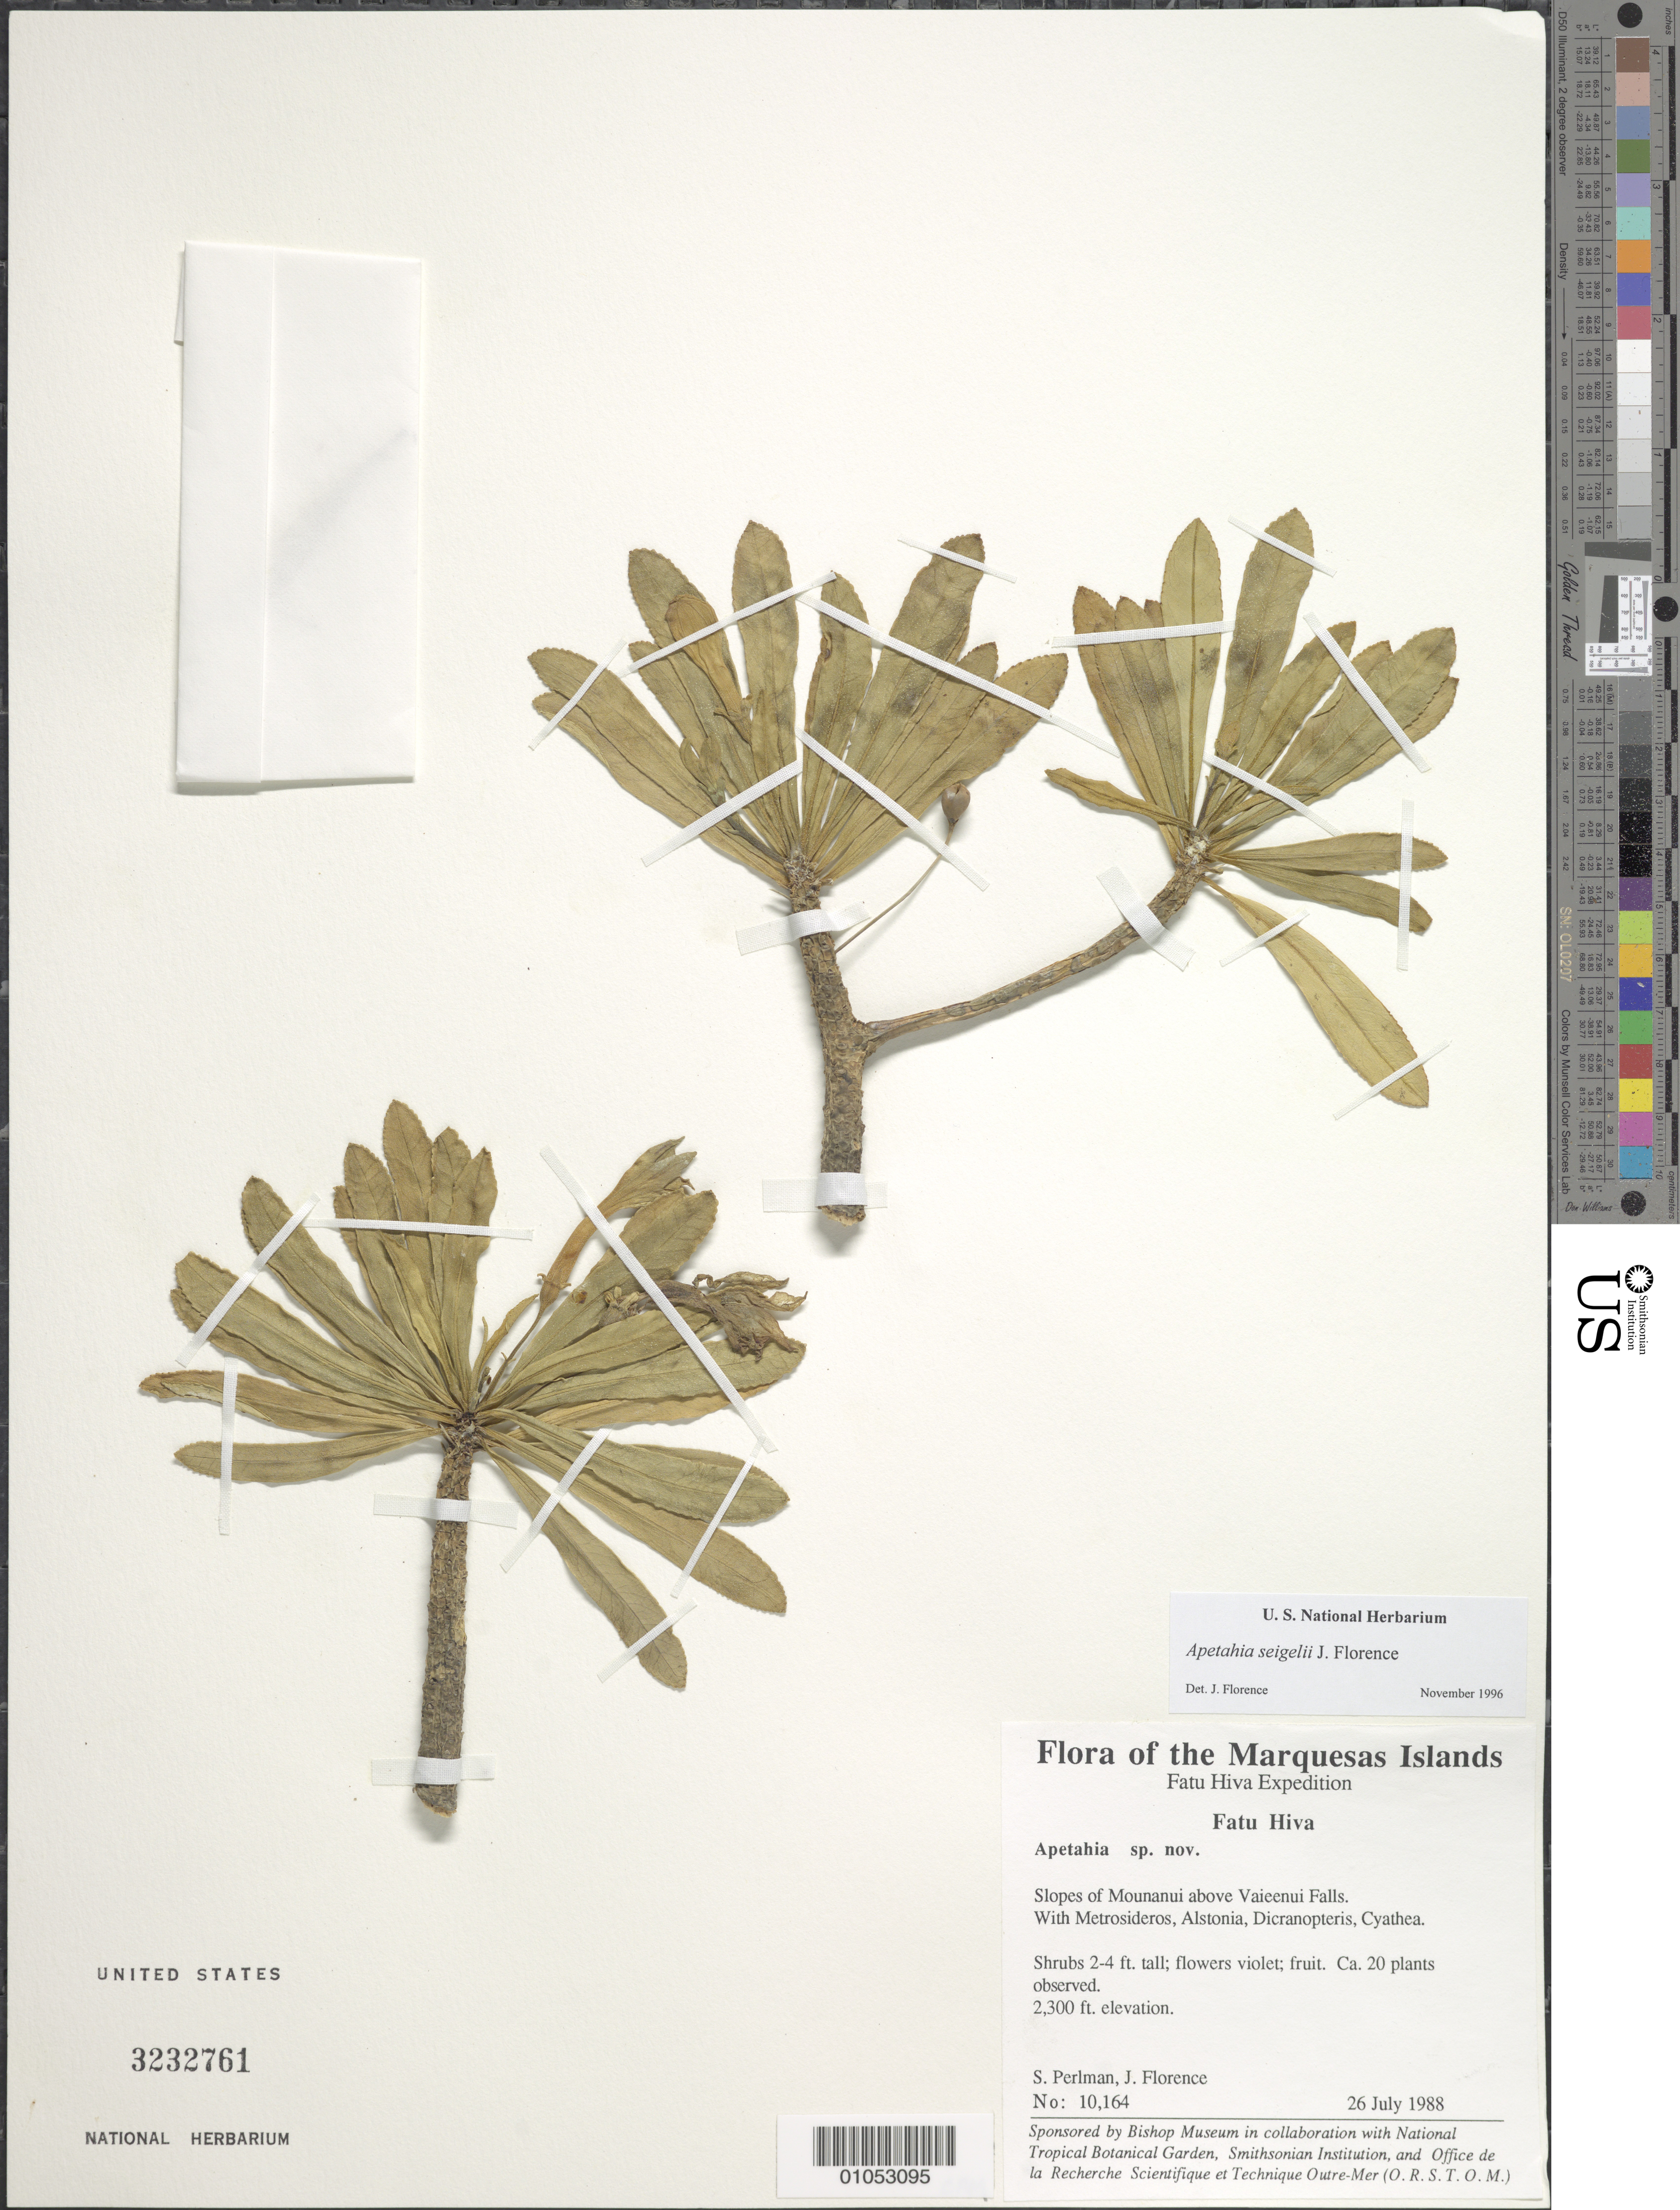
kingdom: Plantae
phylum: Tracheophyta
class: Magnoliopsida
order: Asterales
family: Campanulaceae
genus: Apetahia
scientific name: Apetahia seigelii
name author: J. Florence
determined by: Florence, J.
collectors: S. P. Perlman & J. Florence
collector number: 10164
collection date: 1988-07-26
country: French Polynesia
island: Fatu Hiva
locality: Slopes of Mounanui above Vaieenui Falls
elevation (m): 701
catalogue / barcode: US 3232761